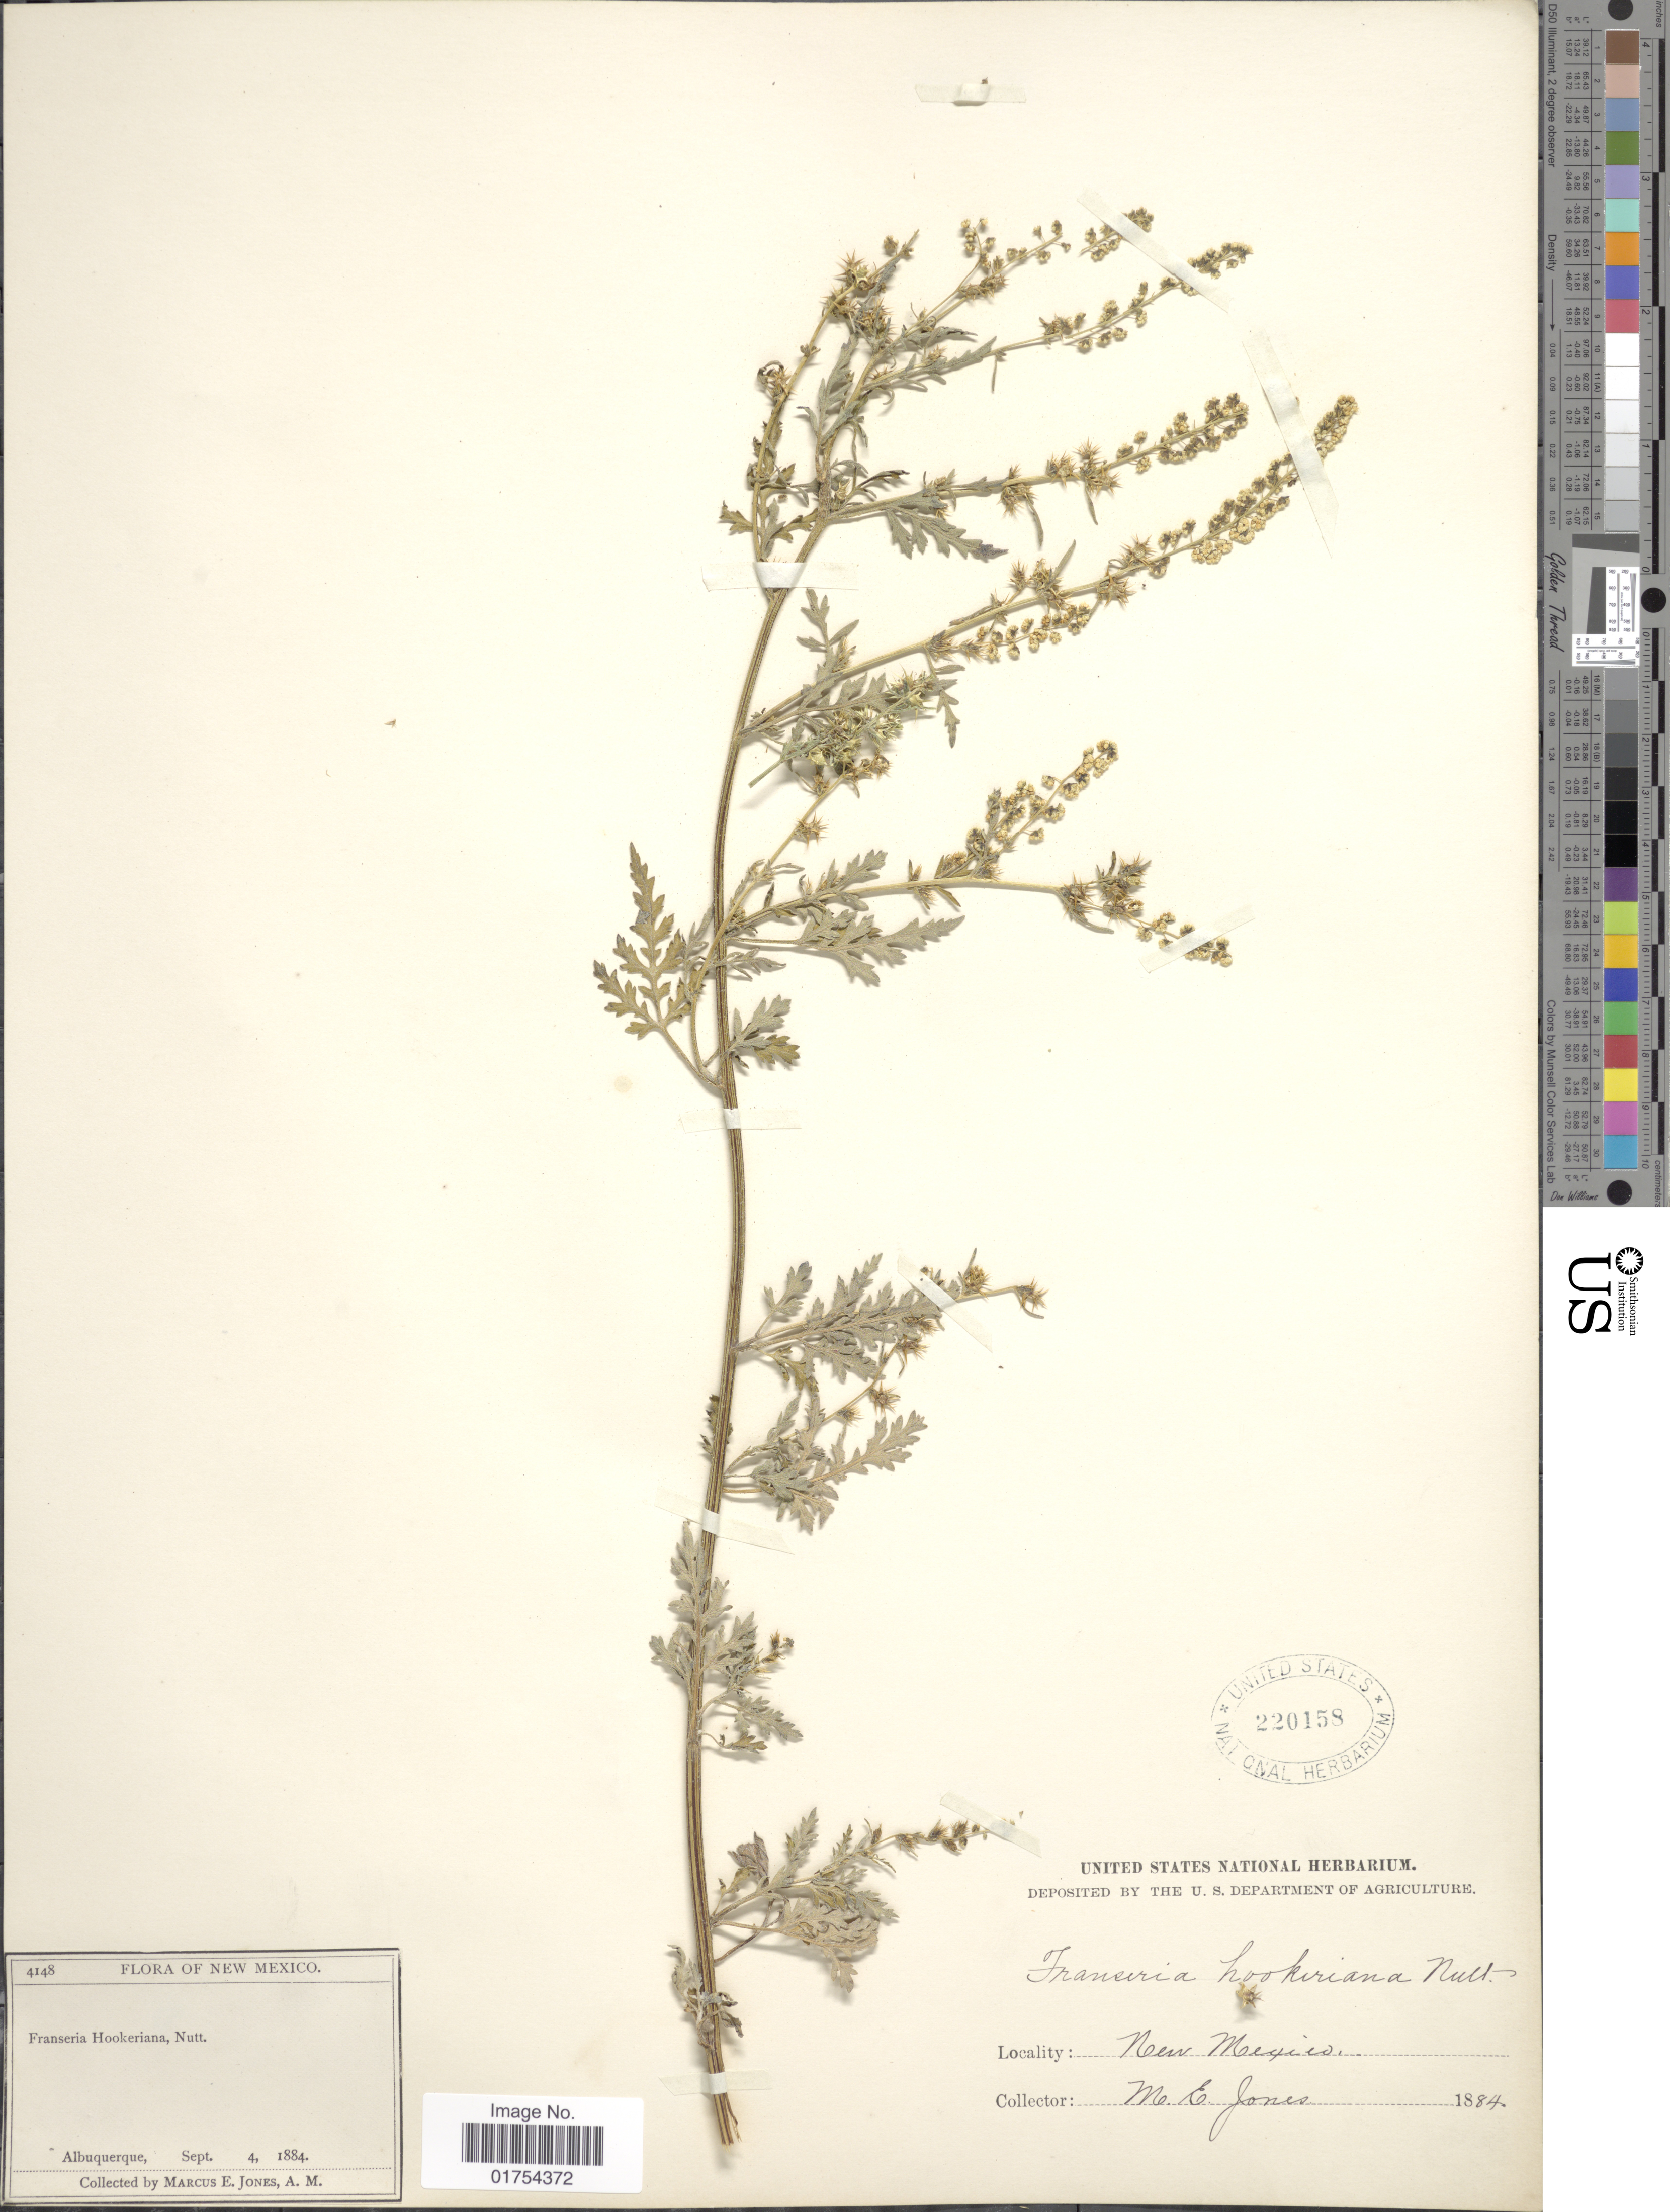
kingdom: Plantae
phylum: Tracheophyta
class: Magnoliopsida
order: Asterales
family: Asteraceae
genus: Franseria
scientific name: Franseria acanthicarpa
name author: Coville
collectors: M. E. Jones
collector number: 4148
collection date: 1884-09-04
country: United States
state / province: New Mexico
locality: Albuquerque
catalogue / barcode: US 220158